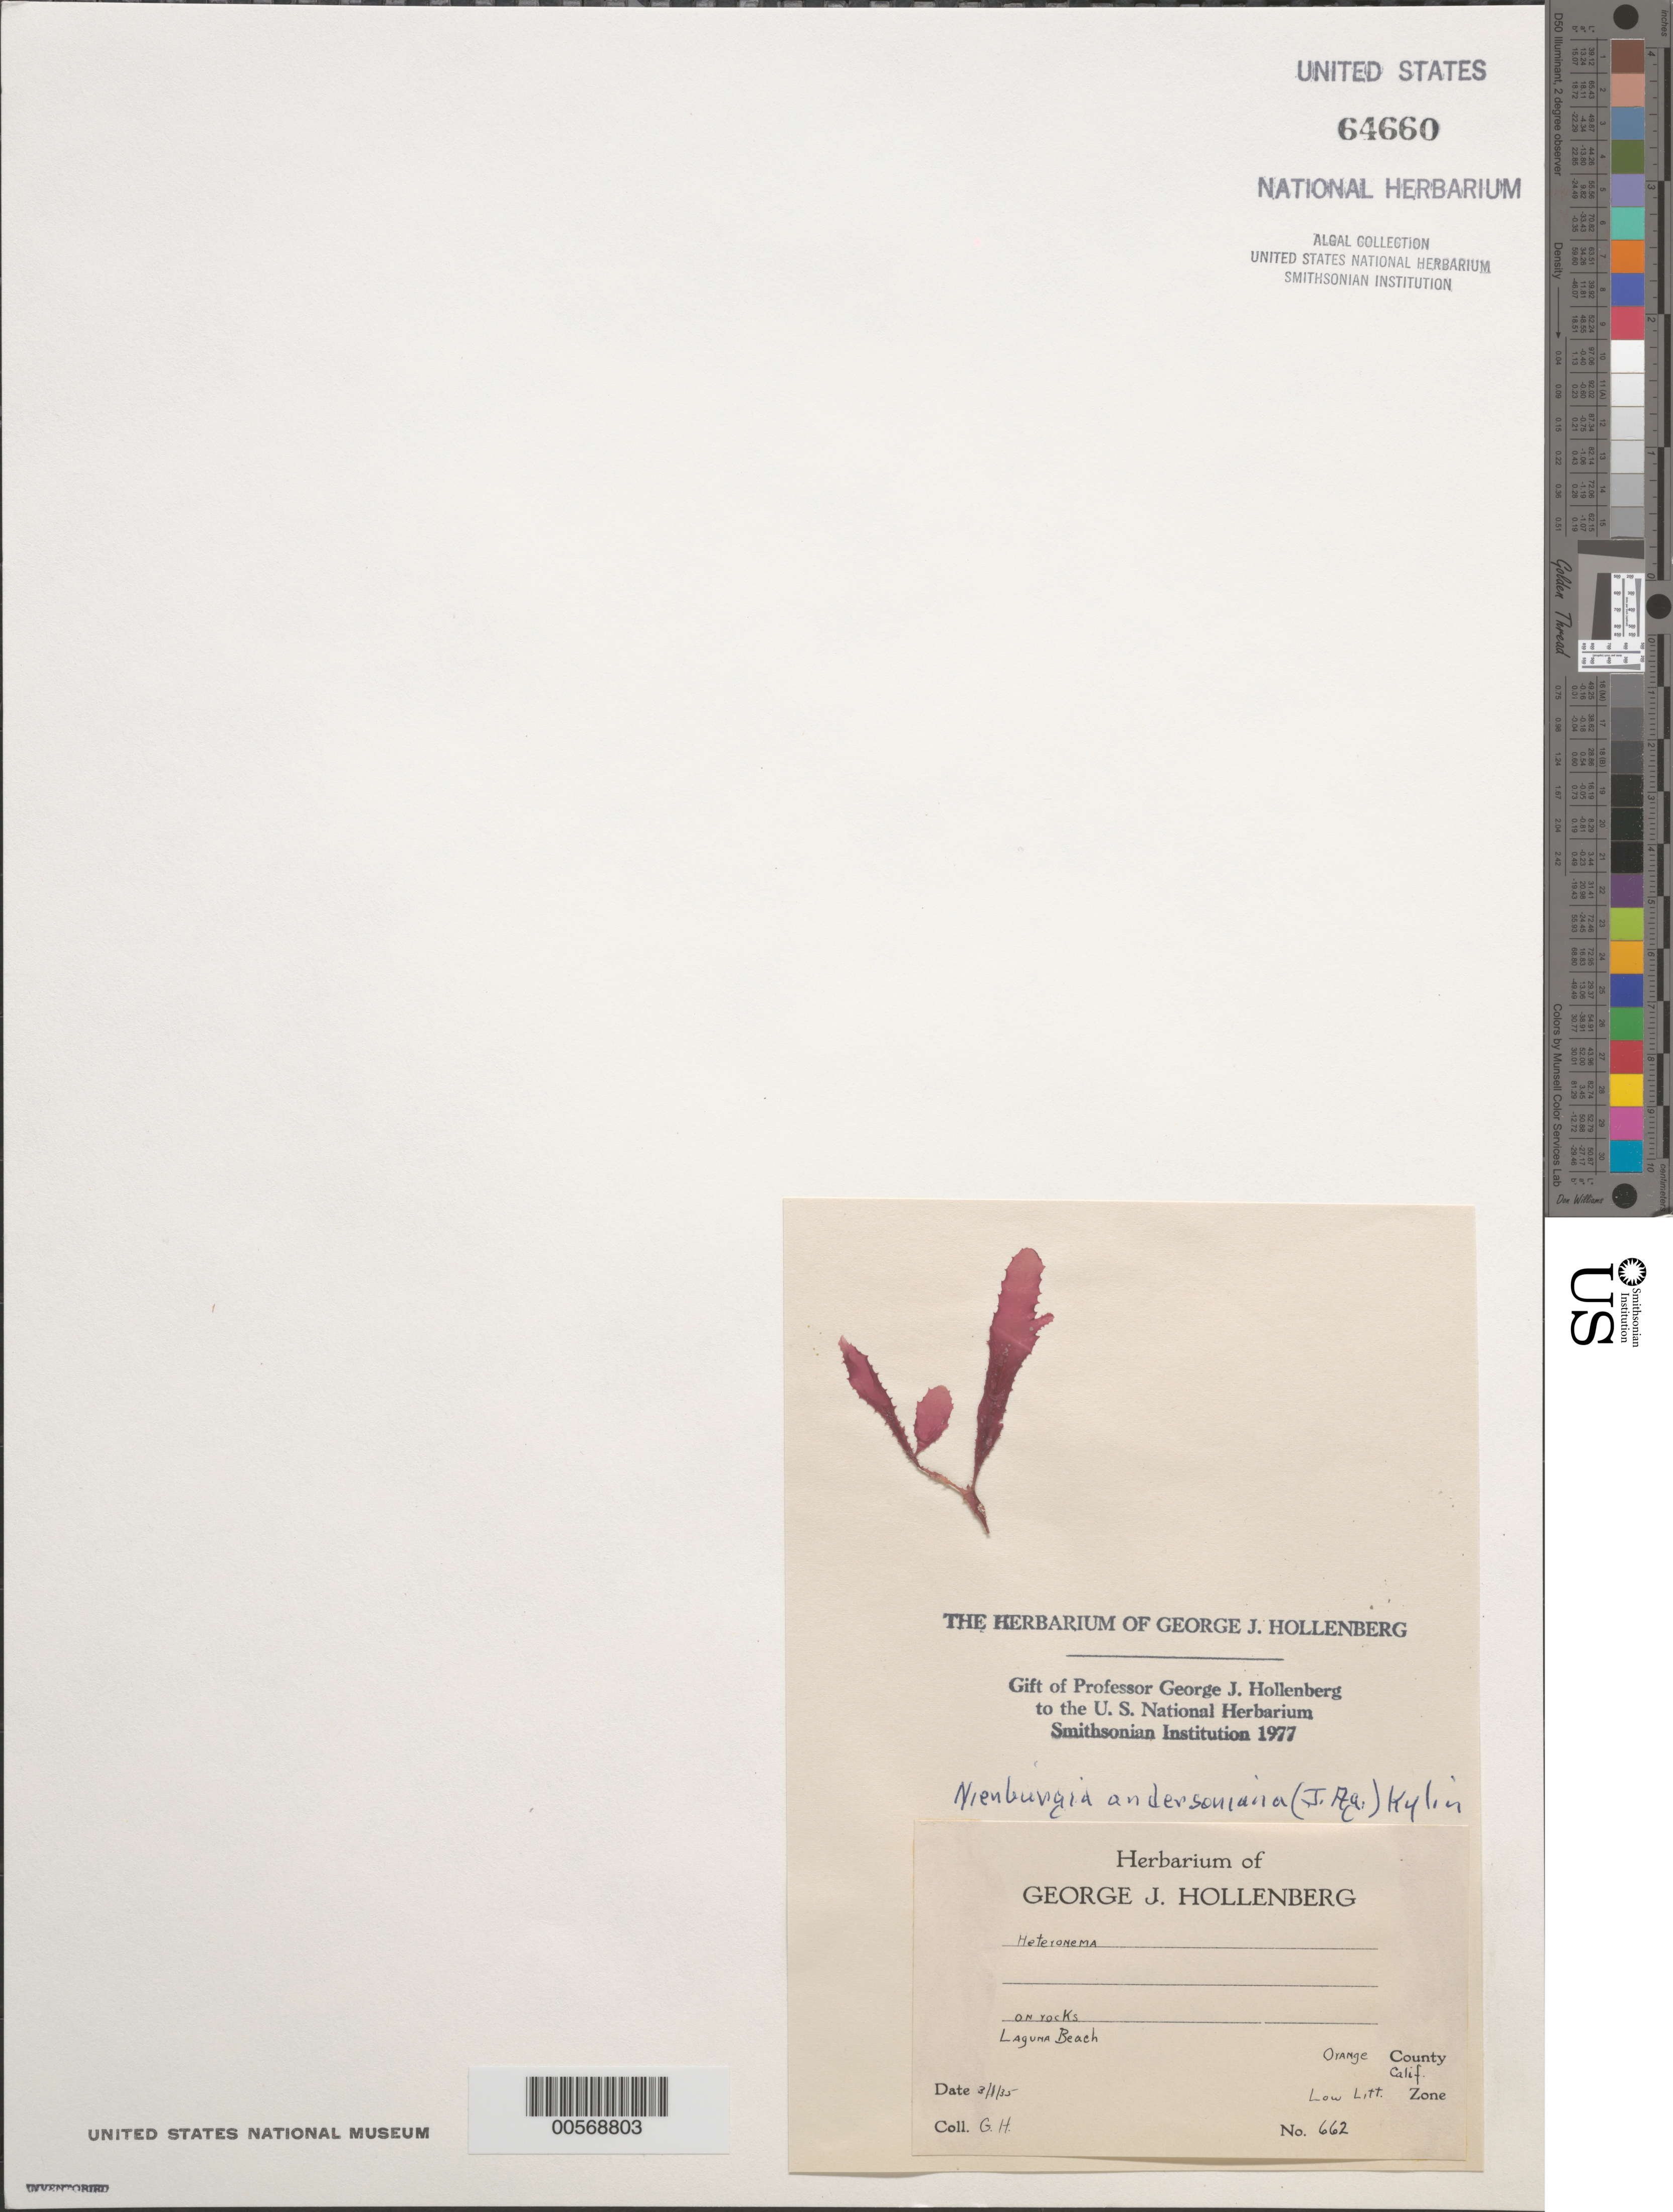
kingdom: Plantae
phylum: Rhodophyta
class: Florideophyceae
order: Ceramiales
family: Delesseriaceae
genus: Nienburgia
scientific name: Nienburgia andersoniana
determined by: Hollenberg, George J.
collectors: G. Hollenberg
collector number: GJH 662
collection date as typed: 01 Mar 1935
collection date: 1935-03-01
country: United States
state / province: California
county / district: Orange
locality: Laguna Beach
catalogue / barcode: US 64660